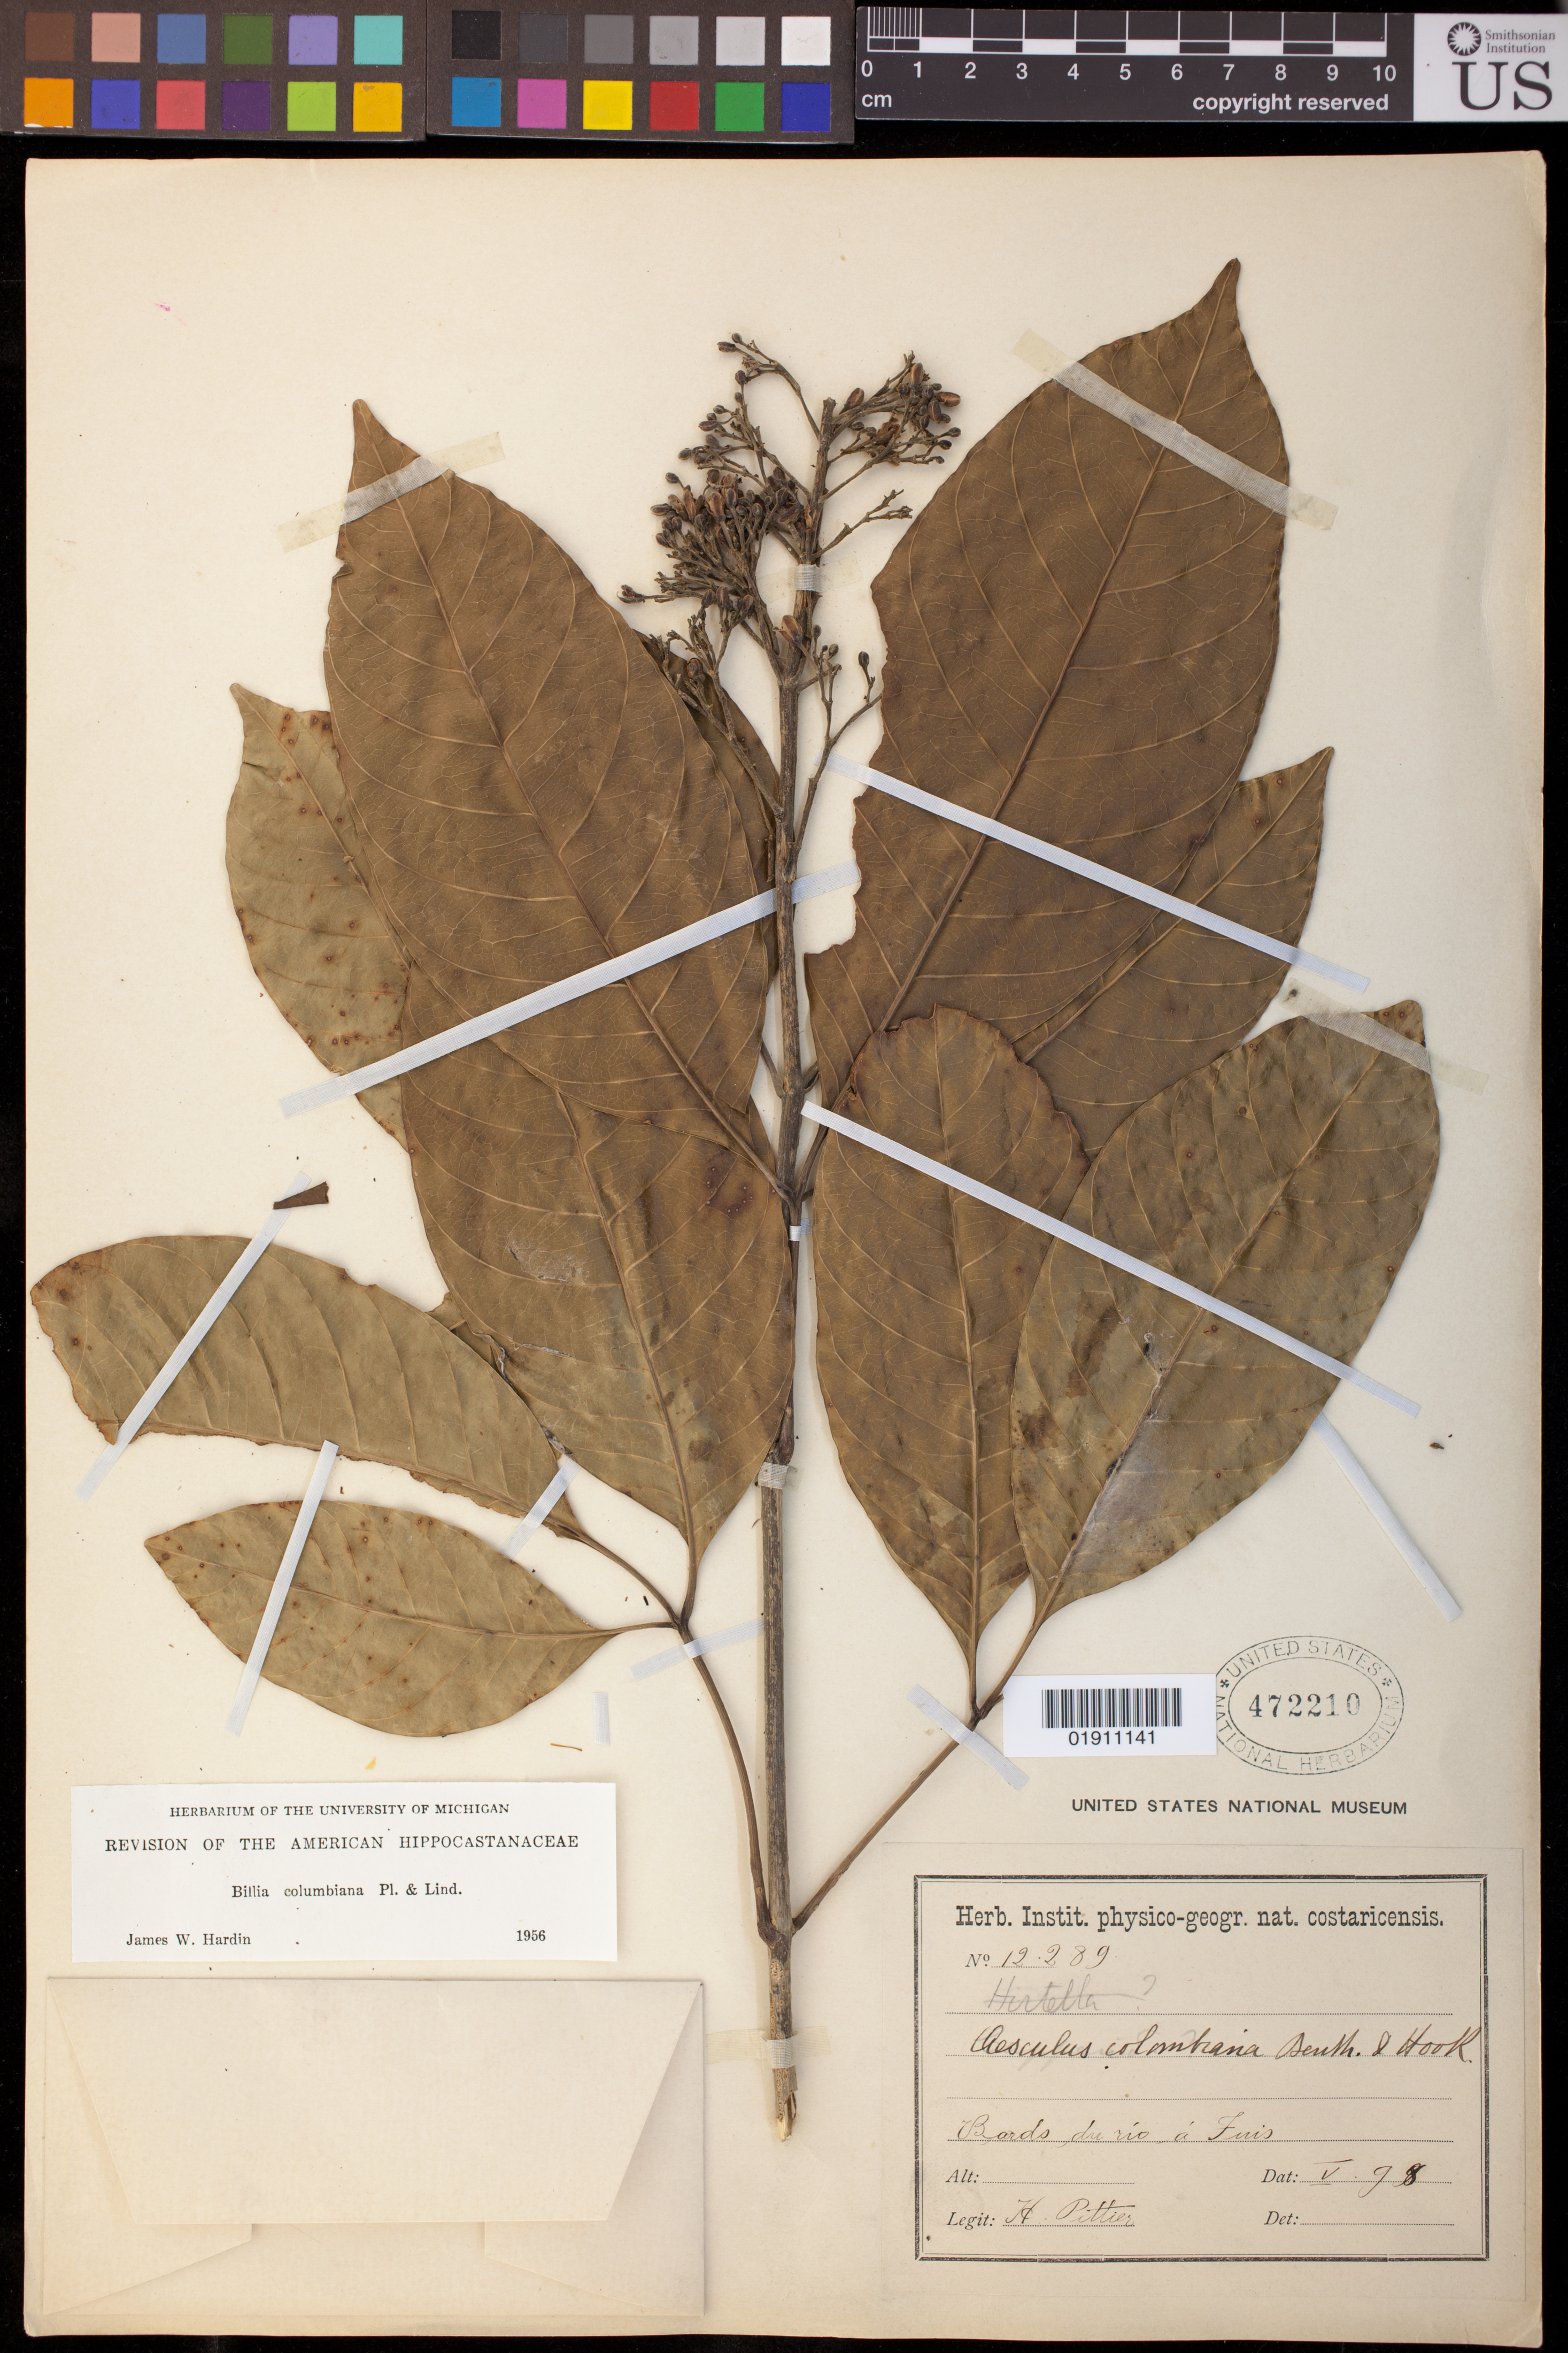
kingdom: Plantae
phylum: Tracheophyta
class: Magnoliopsida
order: Sapindales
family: Sapindaceae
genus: Billia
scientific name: Billia rosea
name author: (Planch. & Linden) C. Ulloa & P.M. Jørg.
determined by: Acevedo-Rodríguez, P., (BOT), Smithsonian Institution - National Museum of Natural History (UNITED STATES)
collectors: H. F. Pittier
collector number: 12289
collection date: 1898-05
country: Costa Rica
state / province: Cartago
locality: Bords de rio a Tuis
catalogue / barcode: US 472210